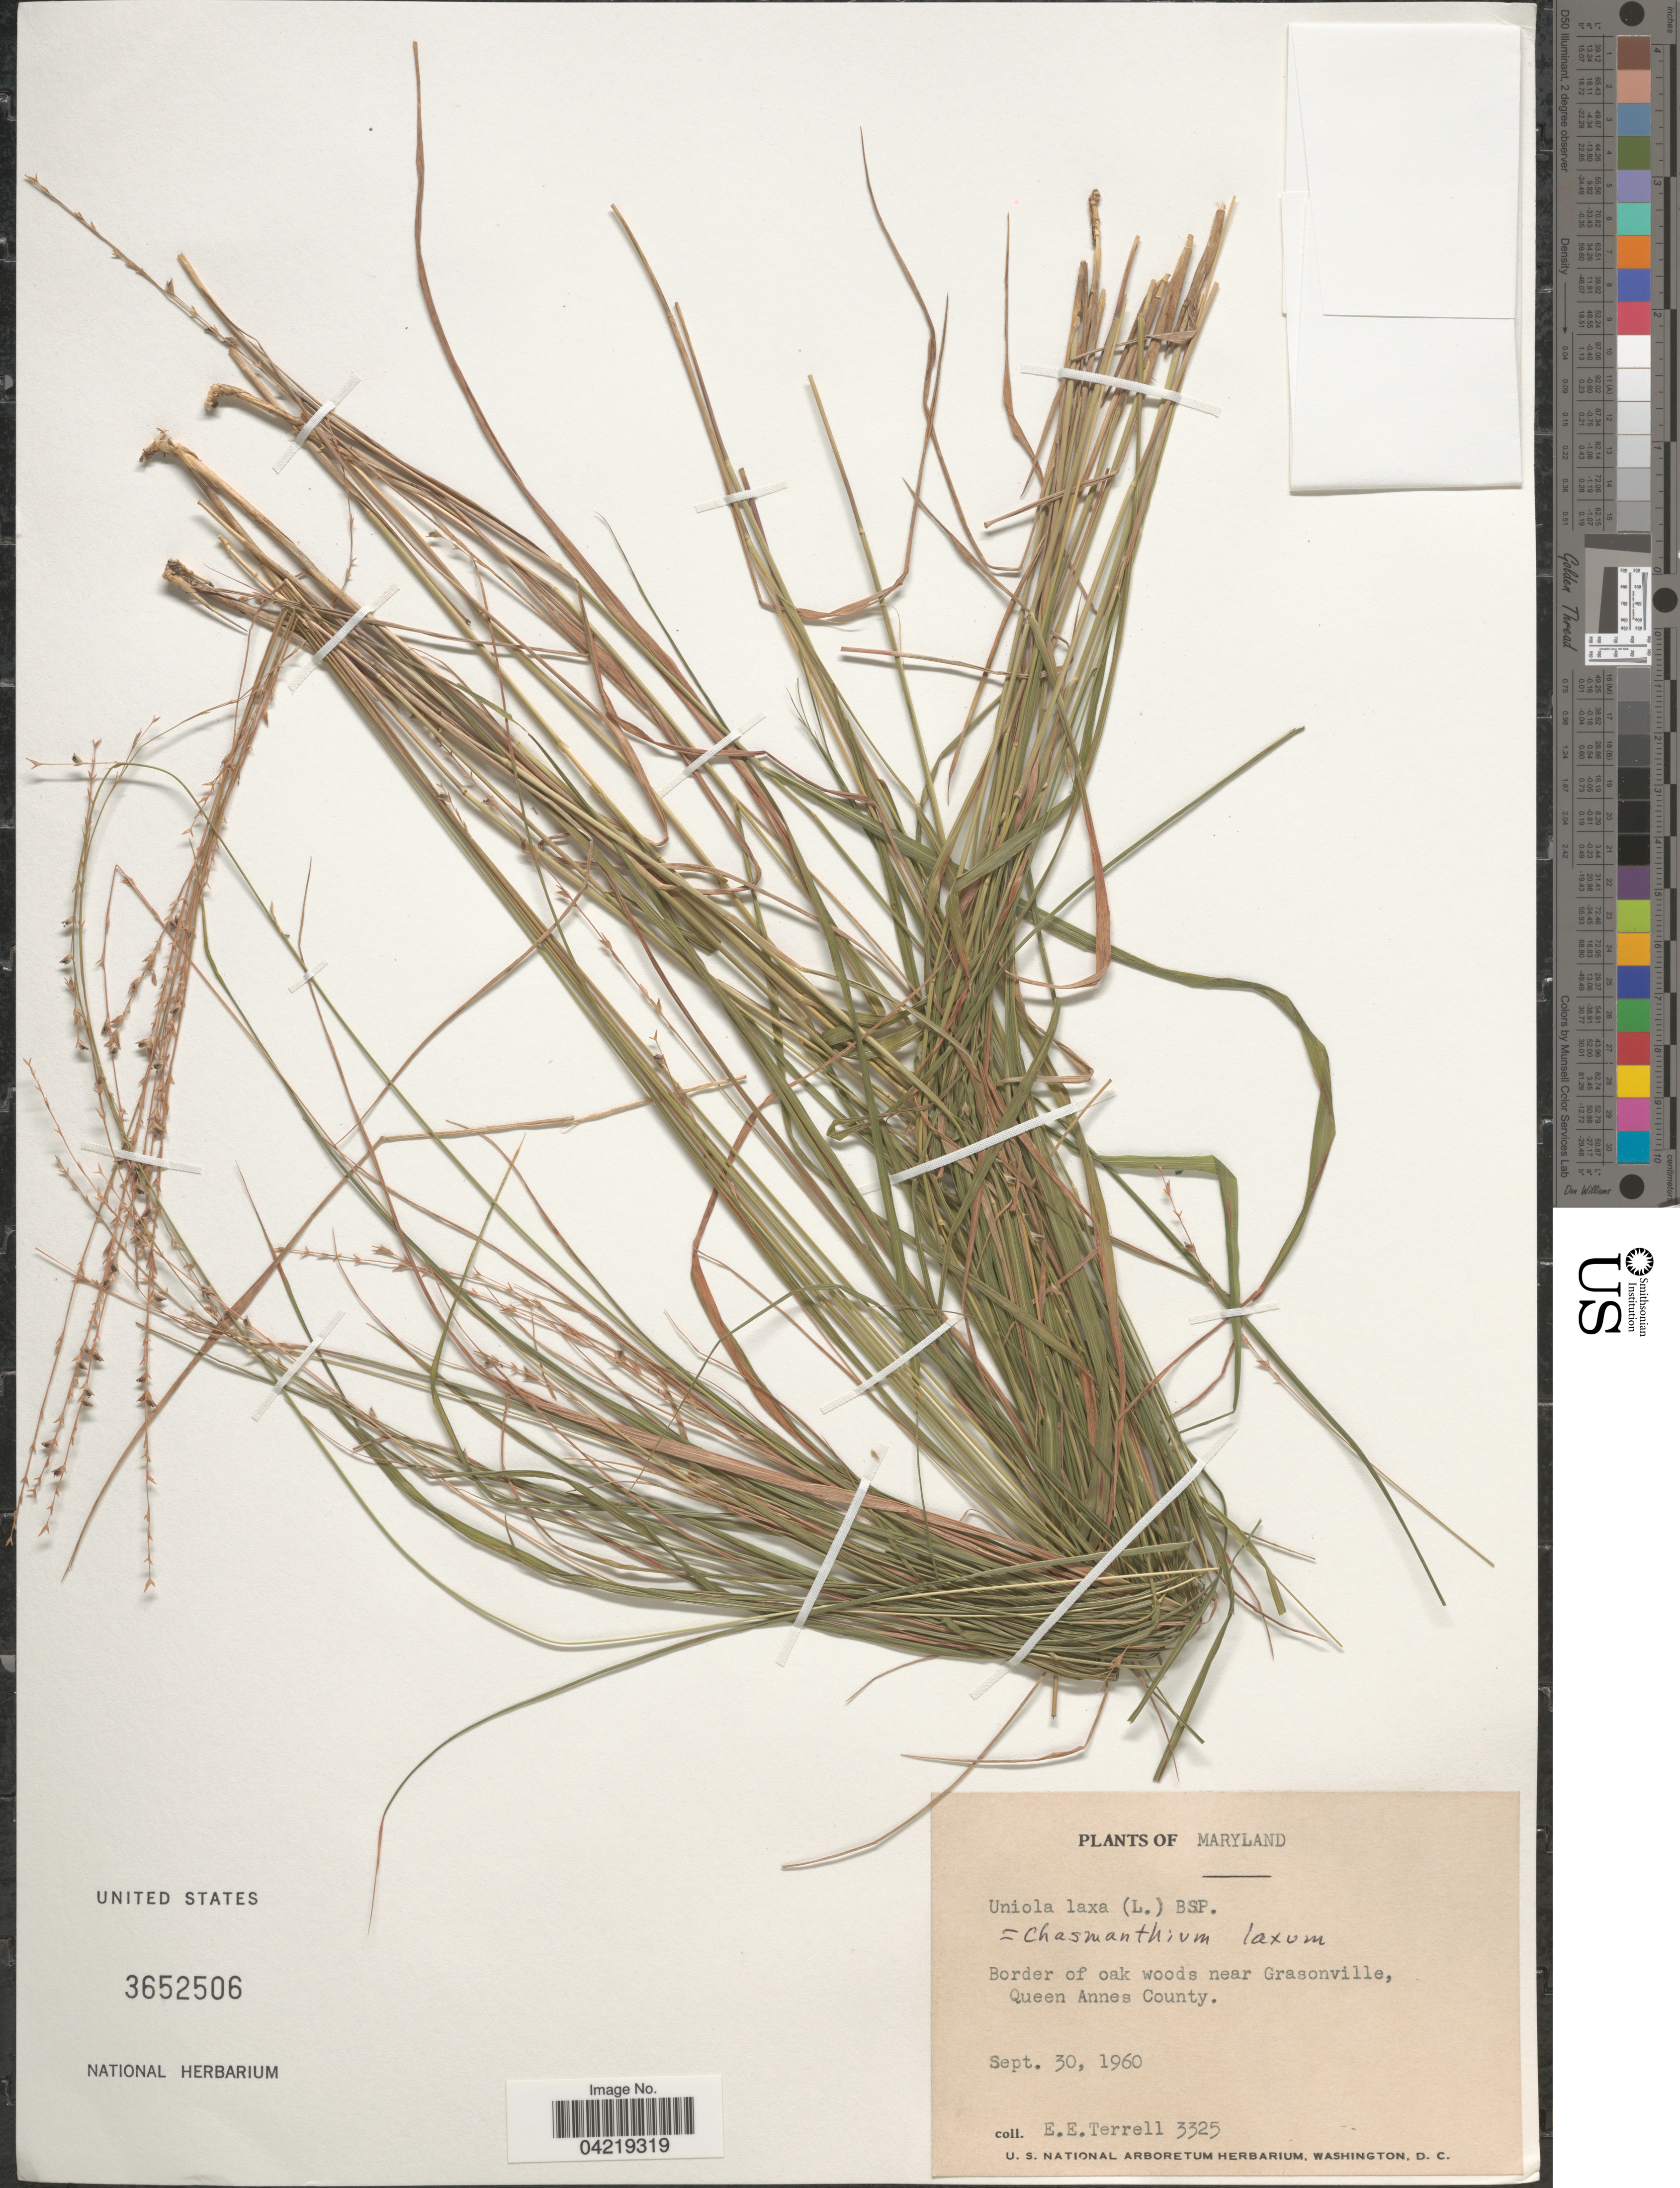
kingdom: Plantae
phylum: Tracheophyta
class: Liliopsida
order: Poales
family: Poaceae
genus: Chasmanthium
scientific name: Chasmanthium laxum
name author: (L.) H.O. Yates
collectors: E. E. Terrell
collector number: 3325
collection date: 1960-09-30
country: United States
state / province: Maryland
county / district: Queen Anne's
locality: Border of oak woods near Grasonville, Queen Annes County.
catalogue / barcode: US 3652506